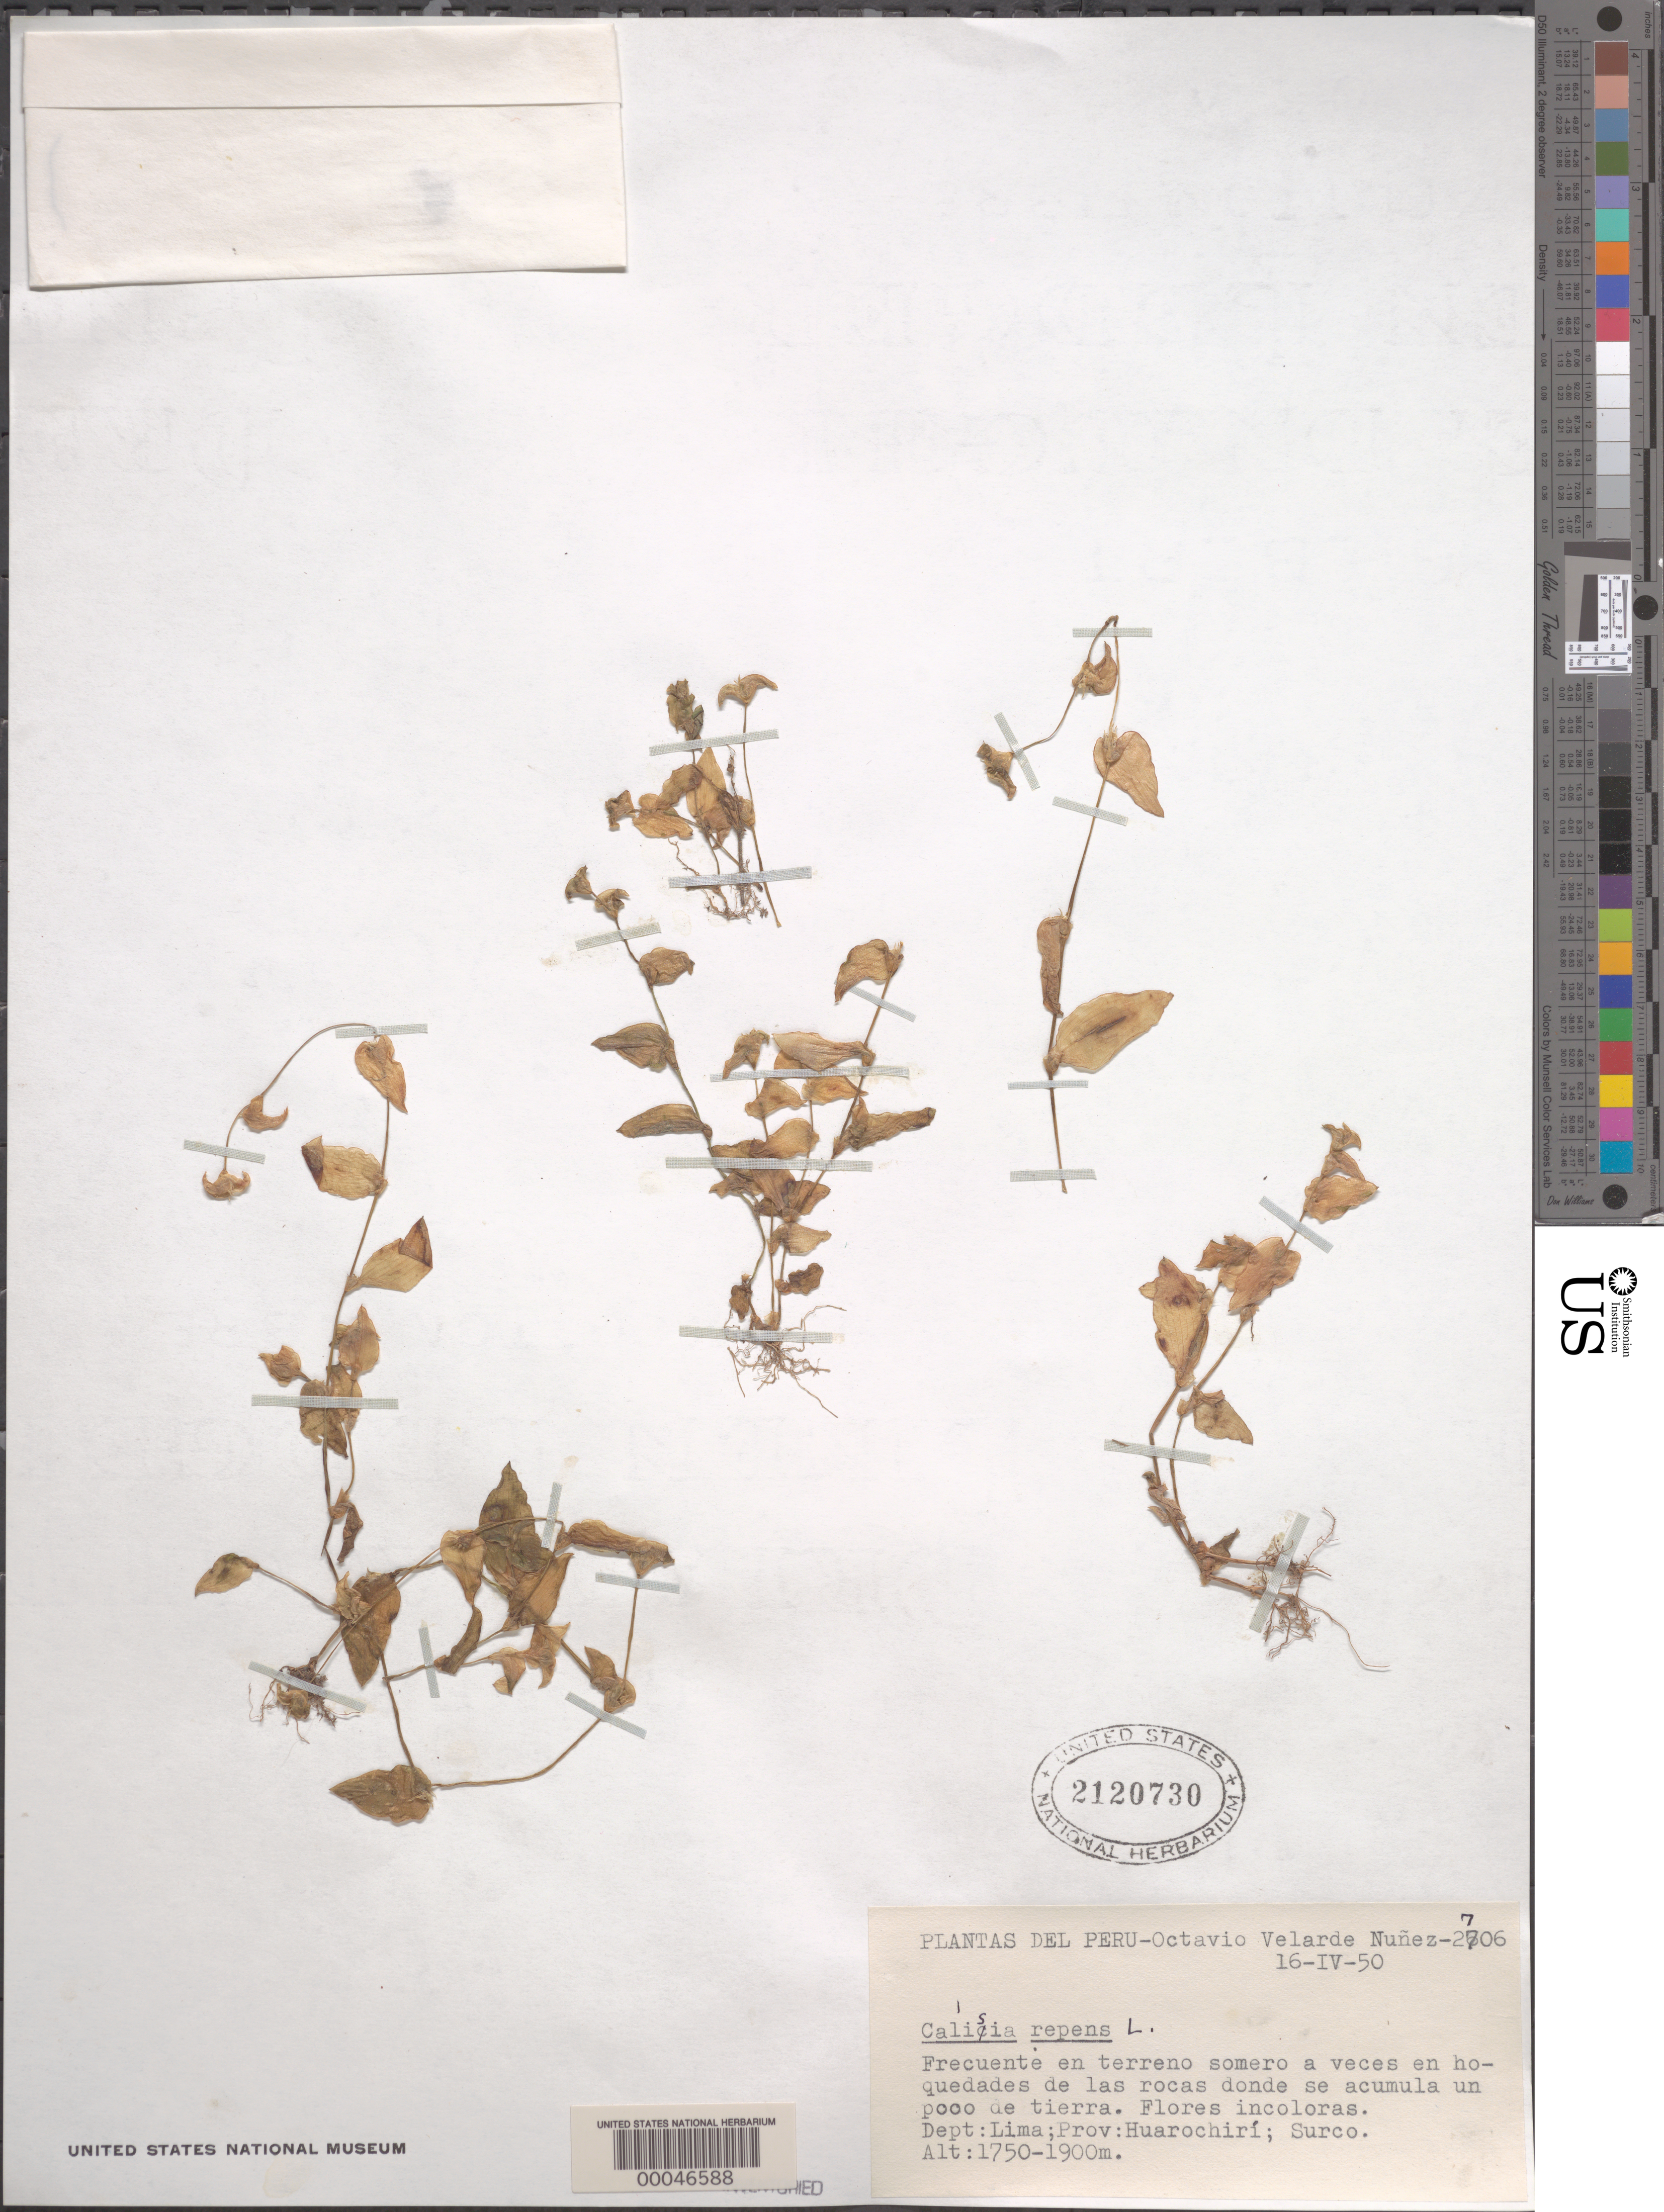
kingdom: Plantae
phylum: Tracheophyta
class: Liliopsida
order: Commelinales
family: Commelinaceae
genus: Callisia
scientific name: Callisia repens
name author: (Jacq.) L.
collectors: O. Nuñez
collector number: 2706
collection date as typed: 16 Apr 1950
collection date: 1950-04-16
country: Peru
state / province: Lima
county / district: Huarochirí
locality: Surco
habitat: Rocky area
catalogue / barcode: US 2120730